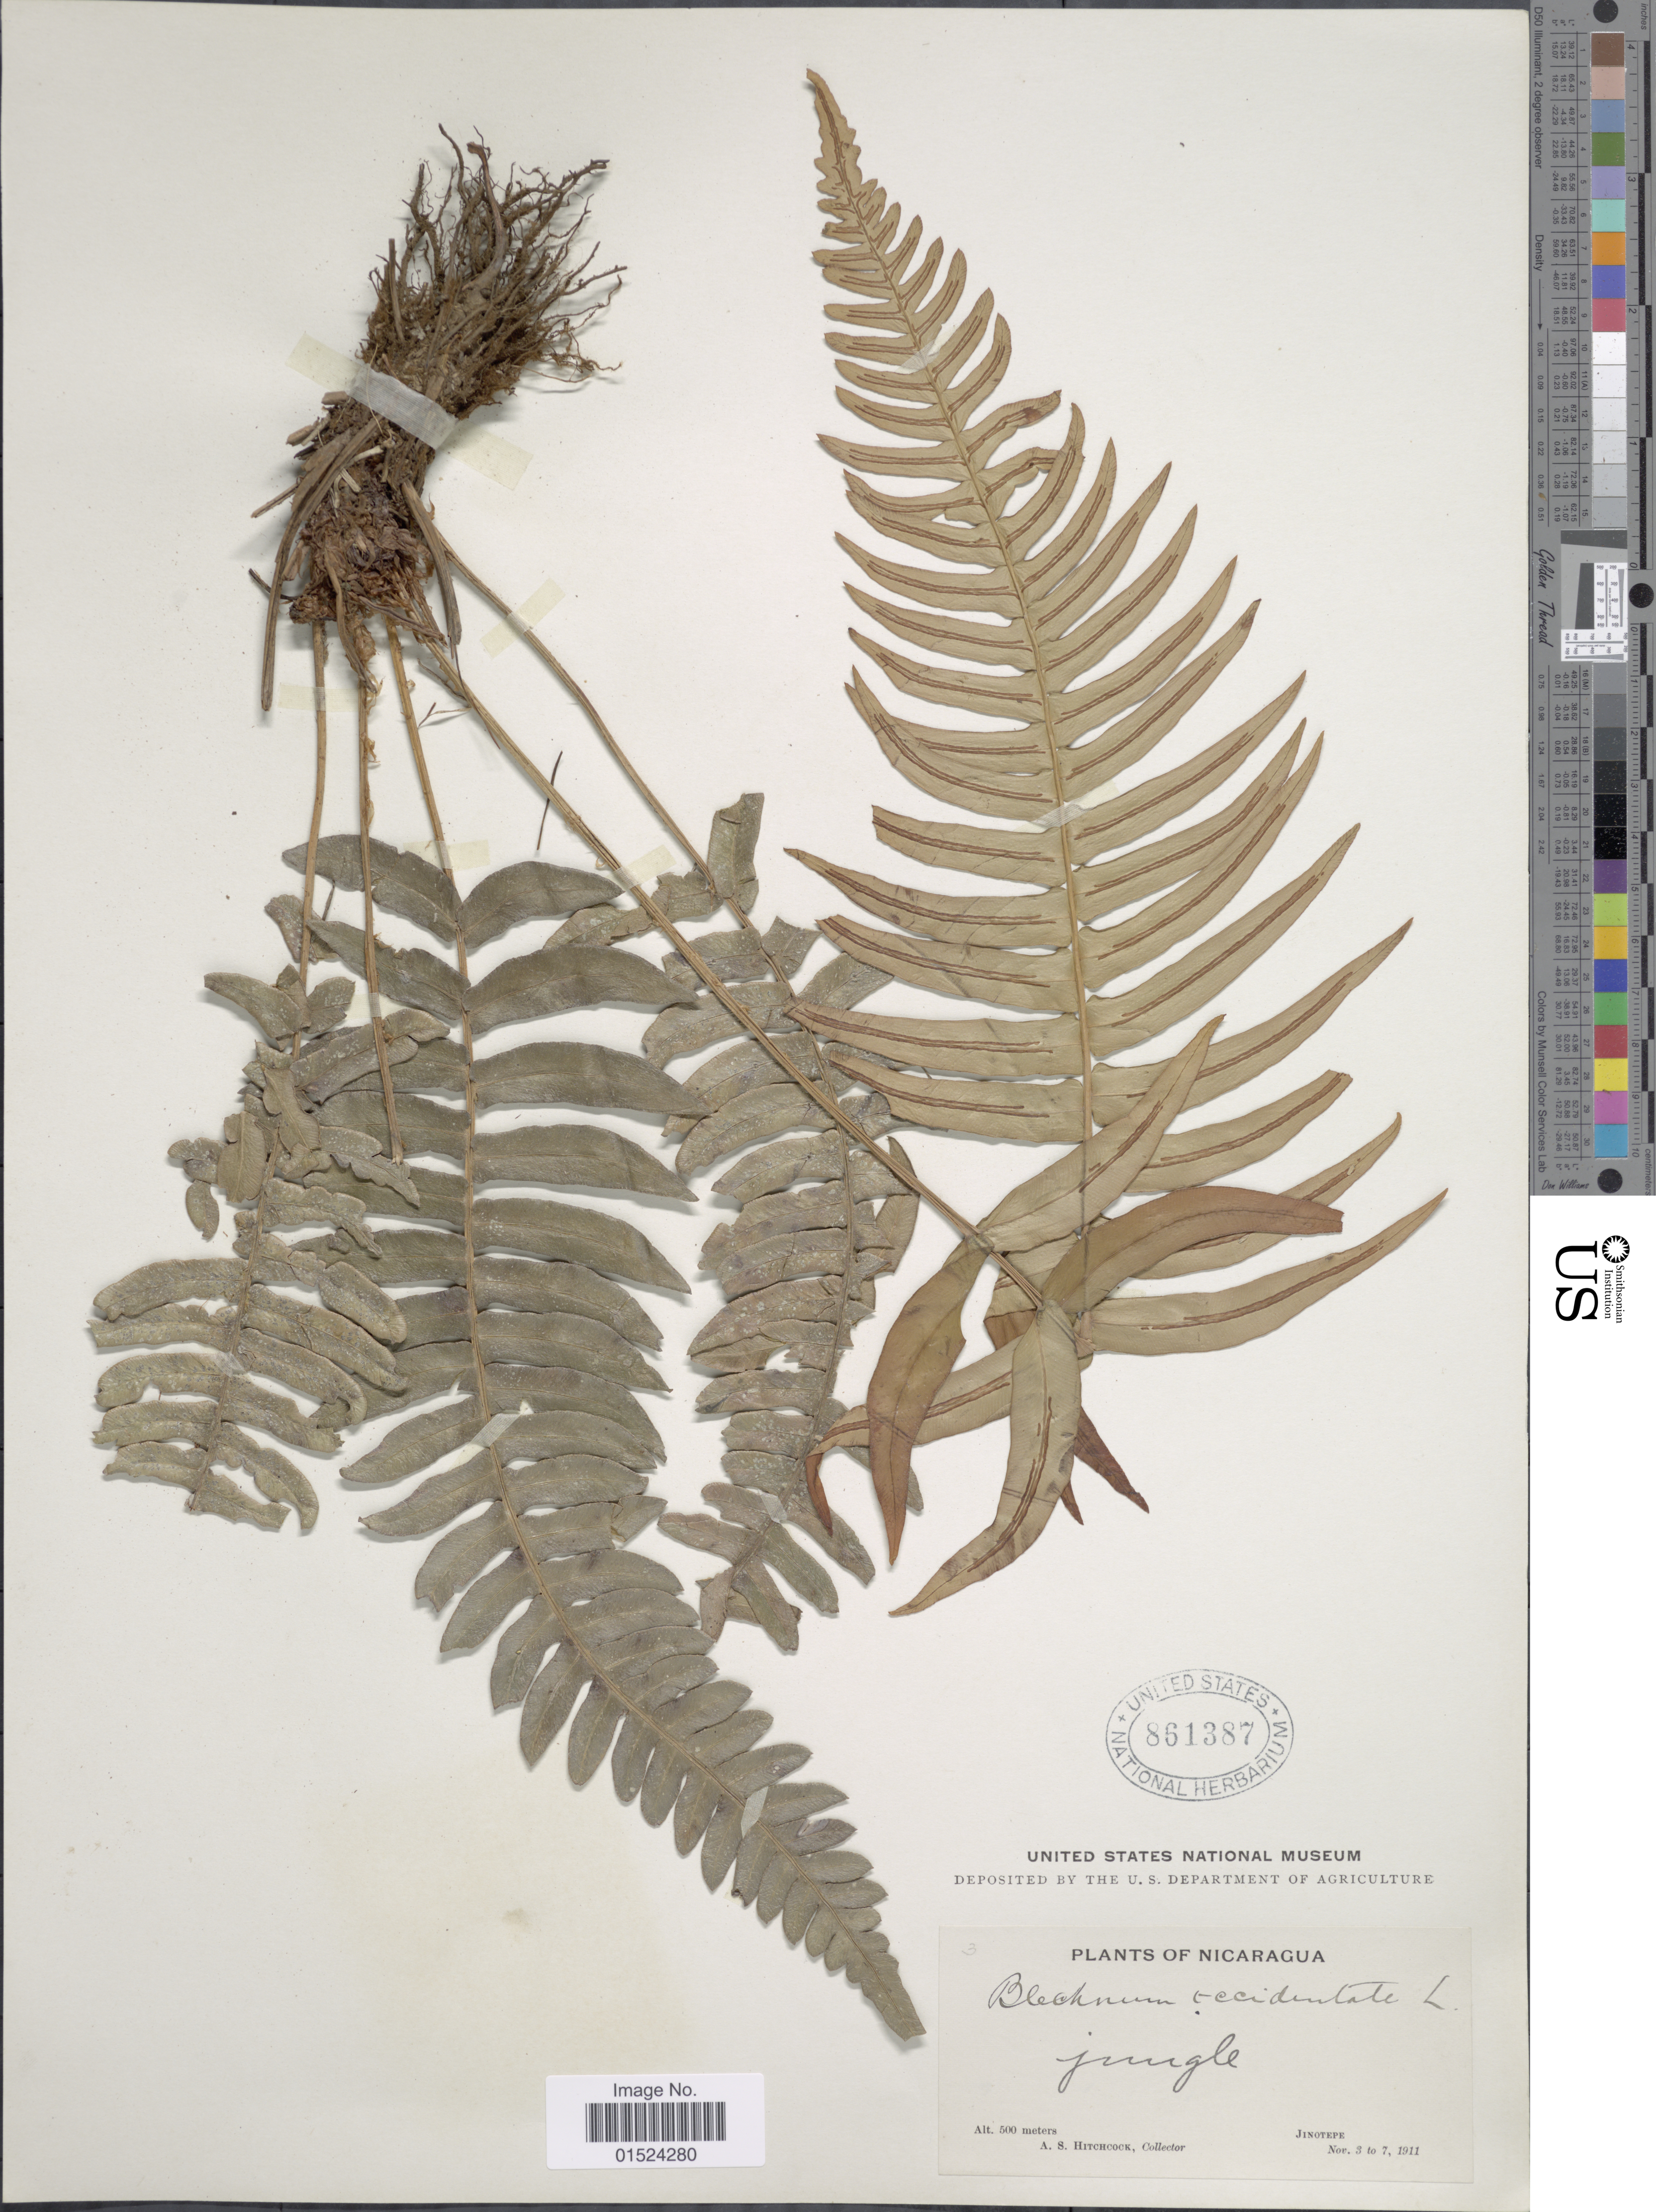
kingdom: Plantae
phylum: Tracheophyta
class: Polypodiopsida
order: Polypodiales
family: Blechnaceae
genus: Blechnum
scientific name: Blechnum occidentale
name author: L.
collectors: A. S. Hitchcock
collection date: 1911-11-03/1911-11-07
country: Nicaragua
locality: Jinotepe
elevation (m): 500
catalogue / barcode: US 861387